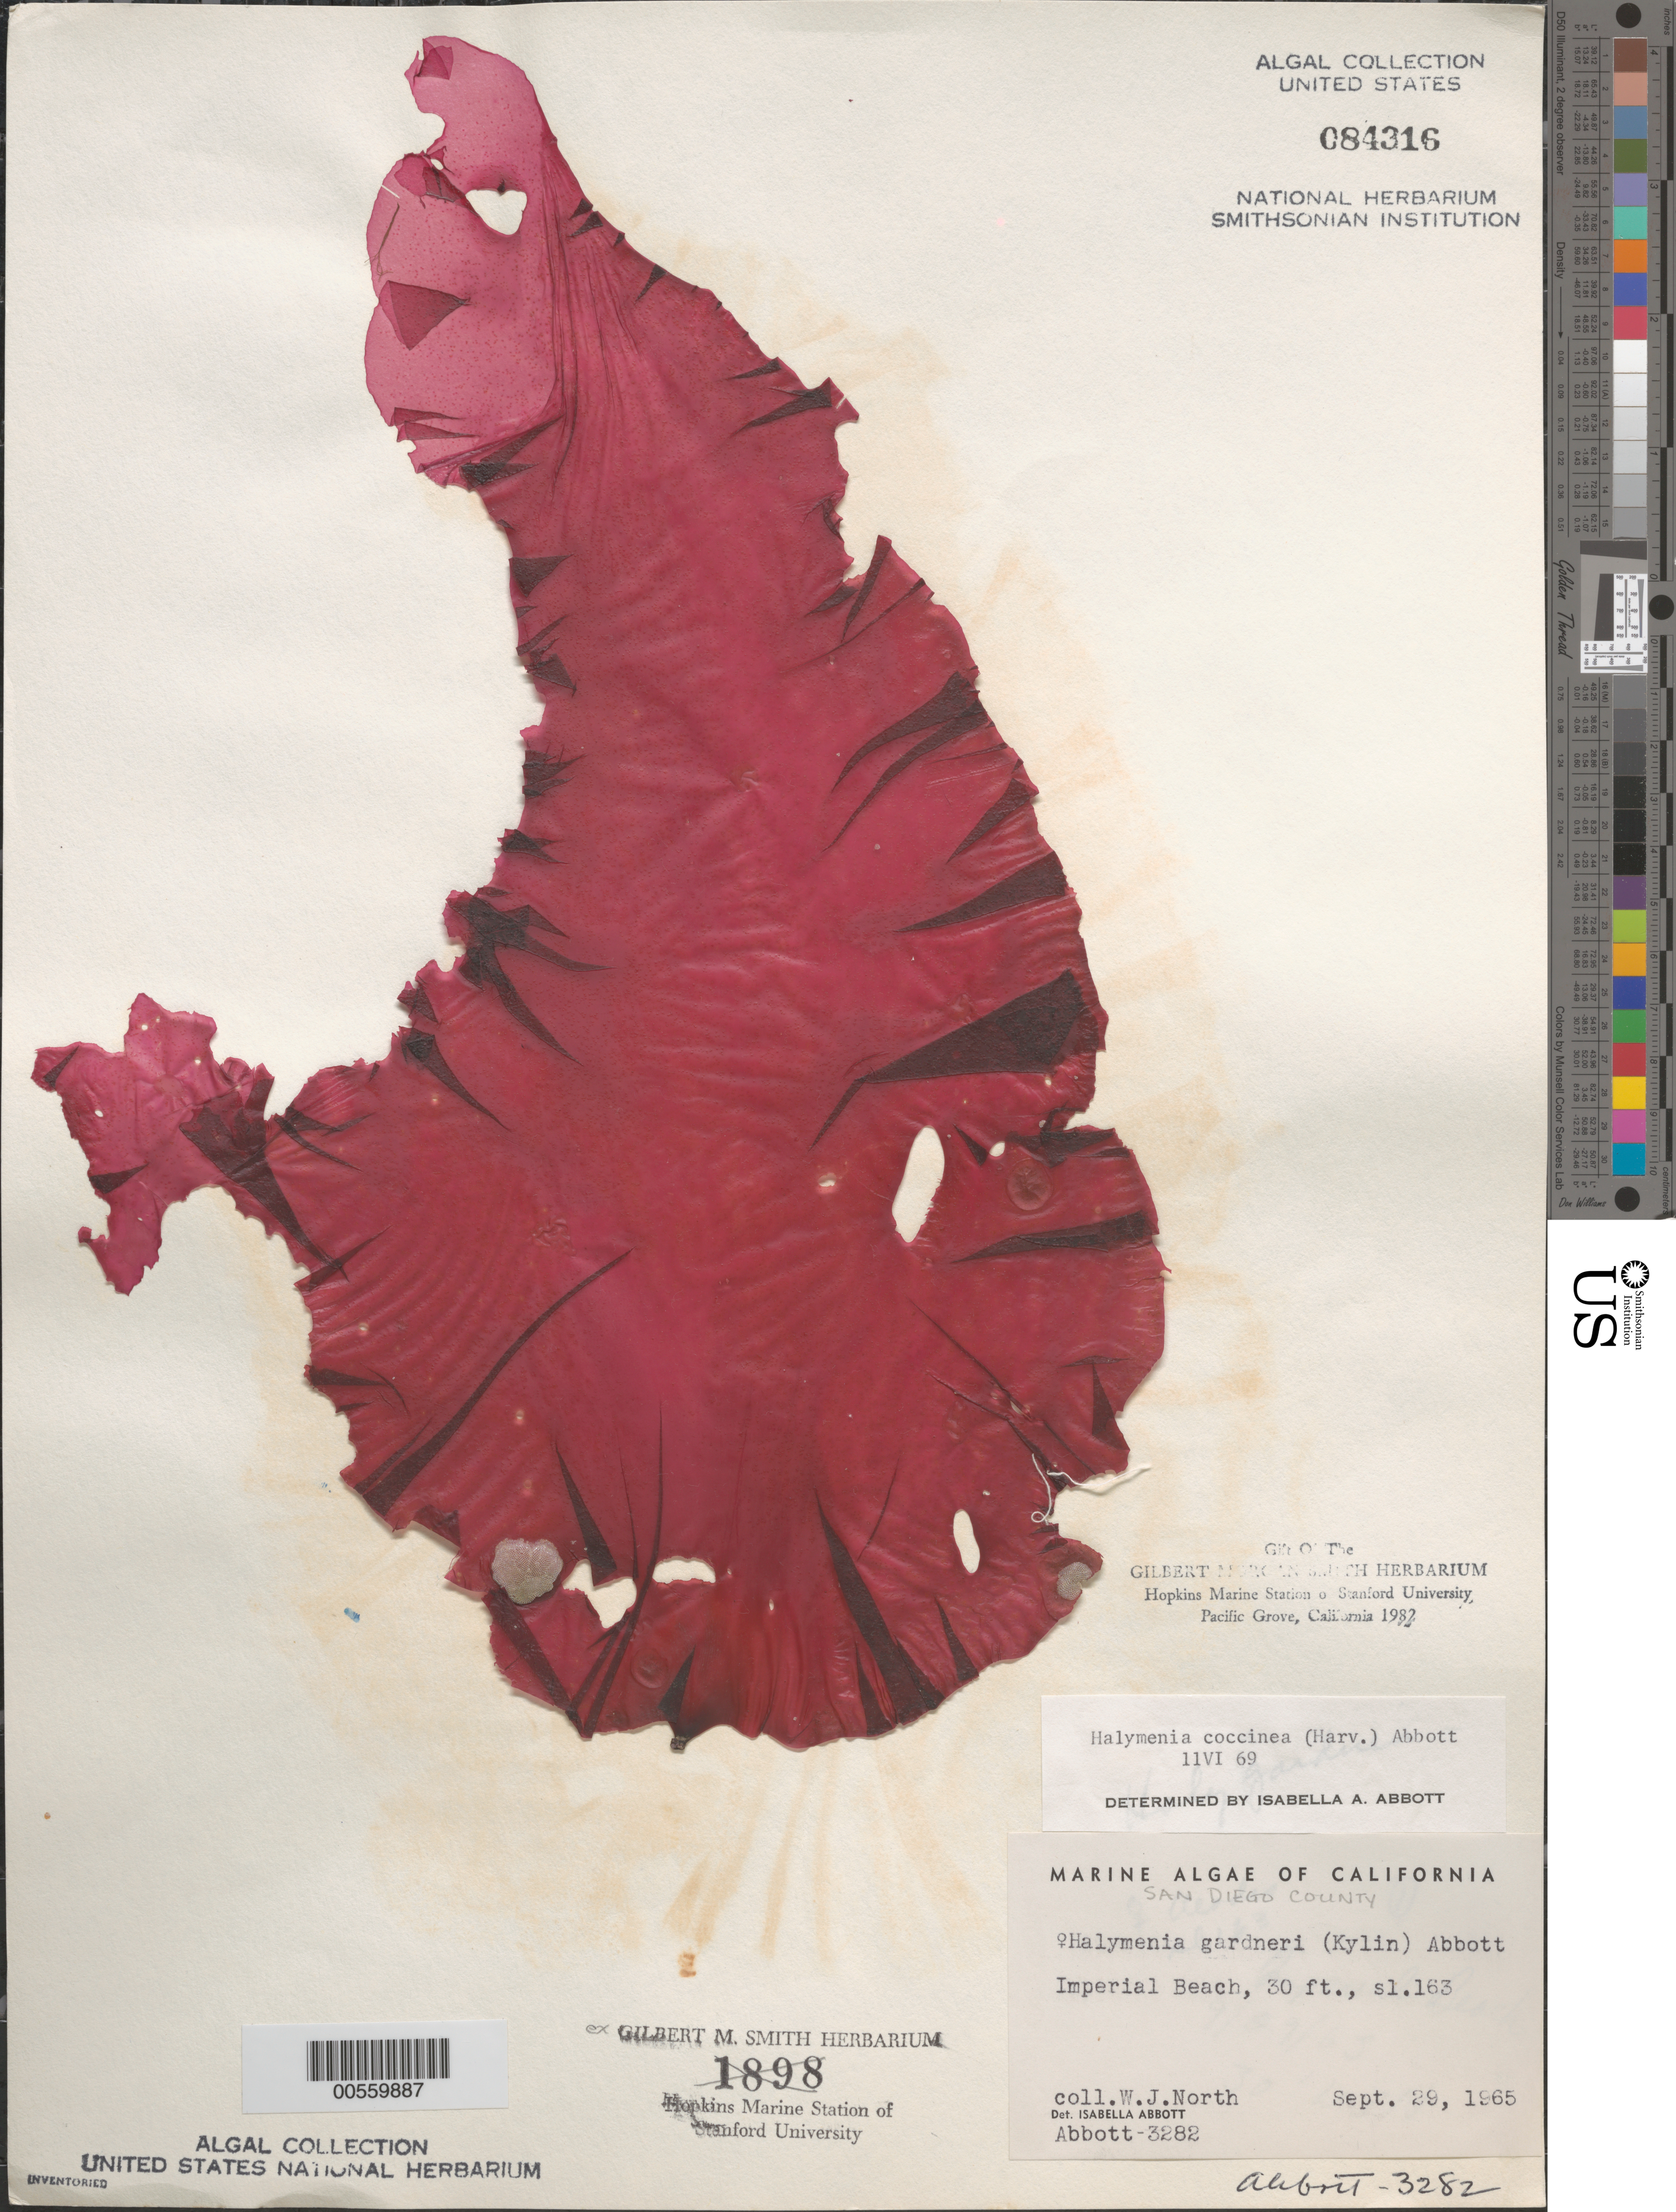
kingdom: Plantae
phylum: Rhodophyta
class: Florideophyceae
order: Gigartinales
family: Dumontiaceae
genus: Weeksia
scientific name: Weeksia coccinea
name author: (Harv.) S.C. Lindstrom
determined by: Algae name updating Project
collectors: W. North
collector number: IAA 3282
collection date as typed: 29 Sep 1965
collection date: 1965-09-29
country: United States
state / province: California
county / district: San Diego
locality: Imperial Beach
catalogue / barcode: US 84316